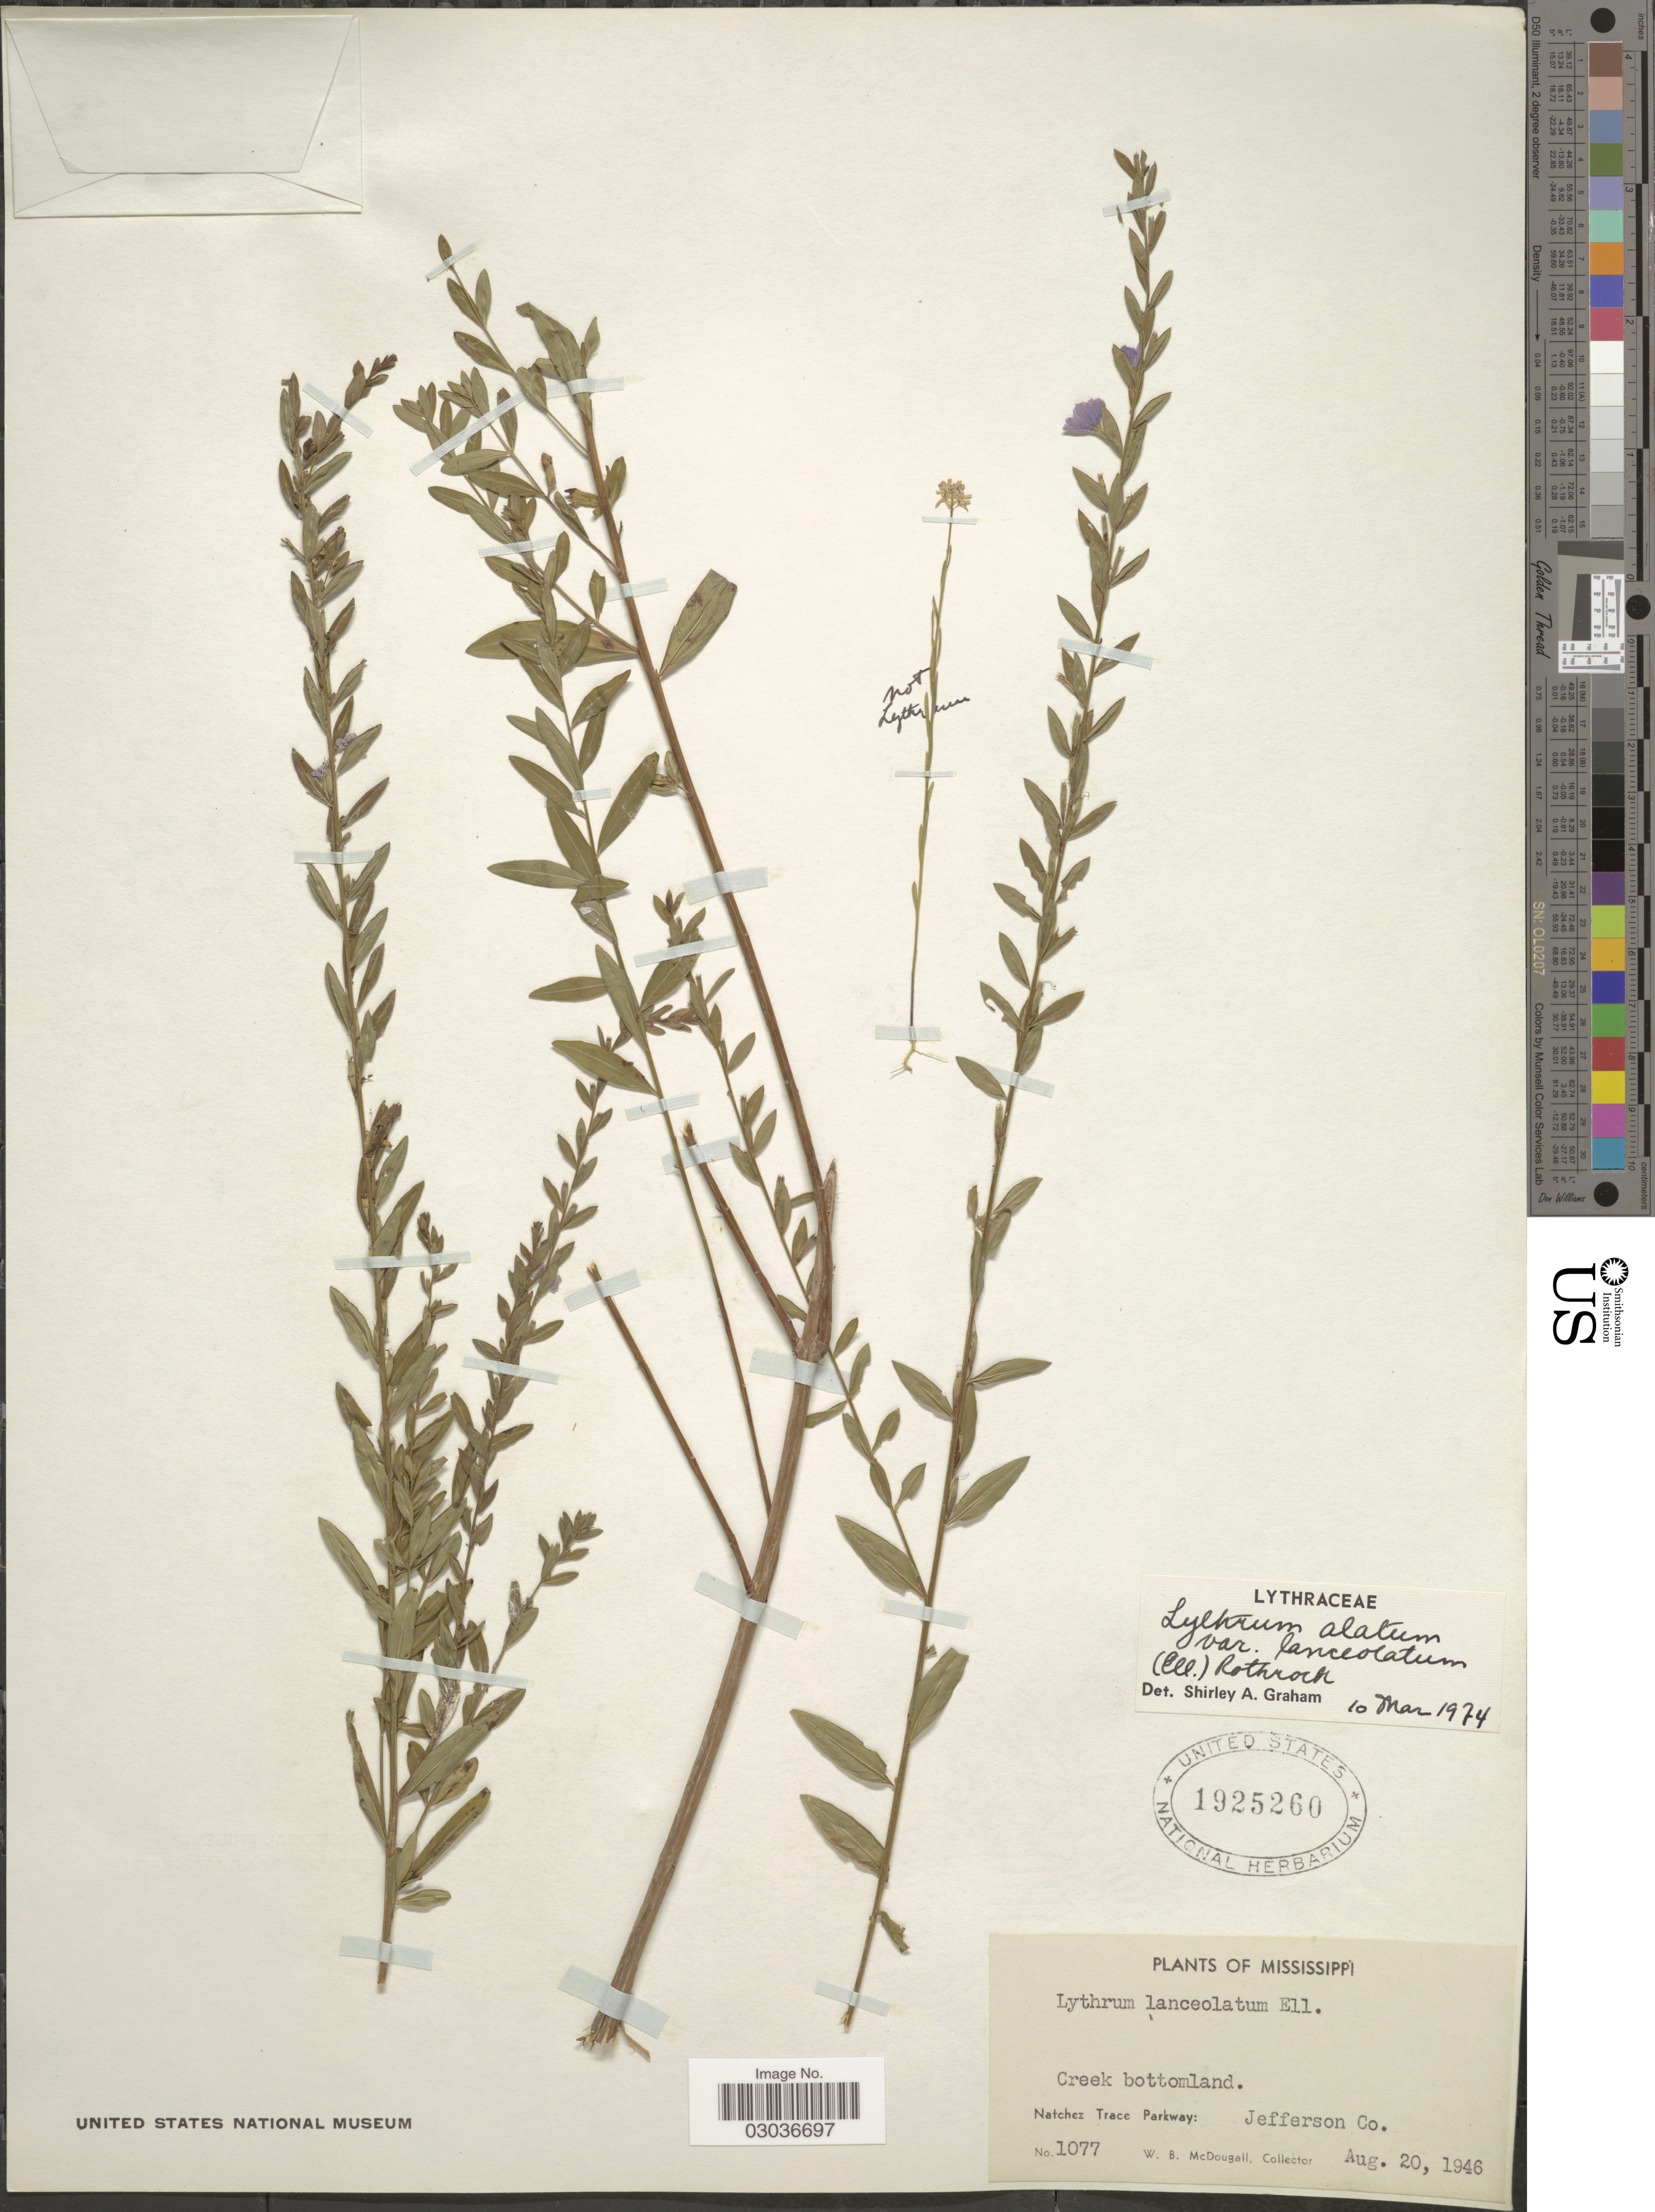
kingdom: Plantae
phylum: Tracheophyta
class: Magnoliopsida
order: Myrtales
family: Lythraceae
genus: Lythrum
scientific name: Lythrum alatum var. lanceolatum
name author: (Elliott) A. Gray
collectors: W. B. McDougall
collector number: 1077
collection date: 1946-08-20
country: United States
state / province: Mississippi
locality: Creek bottomland. Natchez Trace Parkway: Jefferson Co.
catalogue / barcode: US 1925260